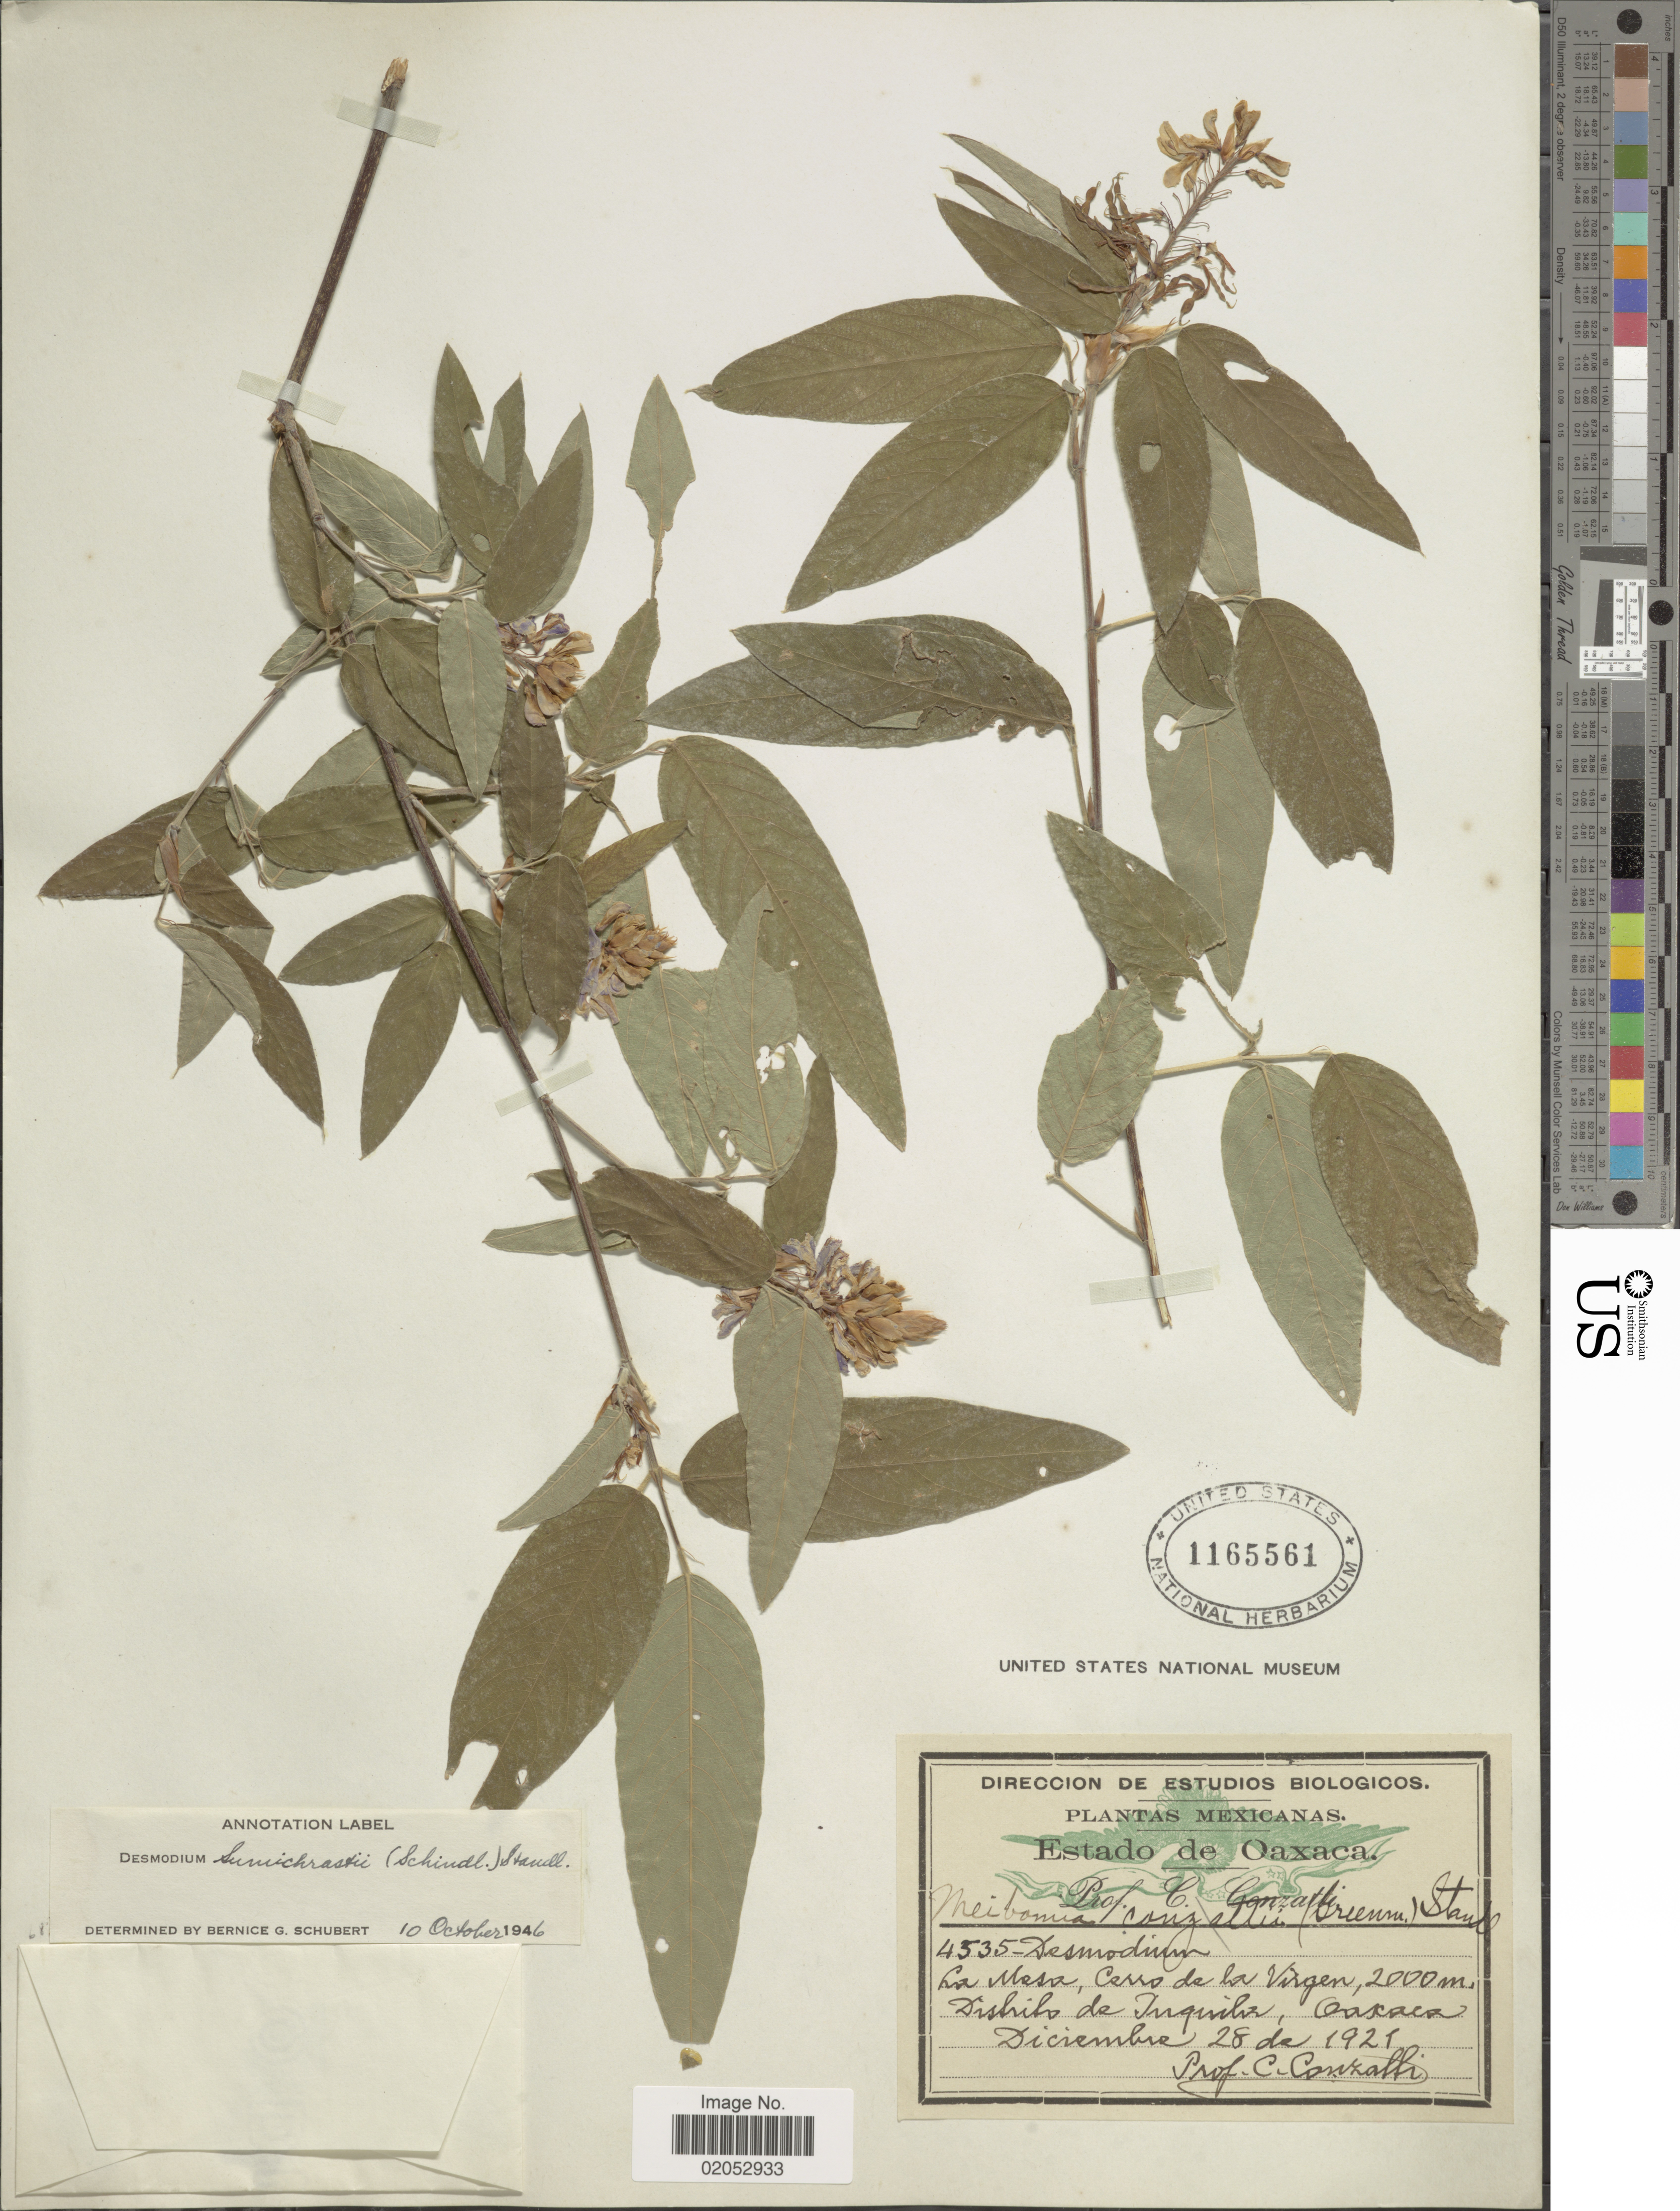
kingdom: Plantae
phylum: Tracheophyta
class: Magnoliopsida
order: Fabales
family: Fabaceae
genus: Desmodium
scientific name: Desmodium sumichrastii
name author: (Schindl.) Schindl.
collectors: C. Conzatti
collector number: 4535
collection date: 1921-12-28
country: Mexico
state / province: Oaxaca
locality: La Mesa, Cerro de la Virgen, Distrito de Inquila, Oaxaca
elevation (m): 2000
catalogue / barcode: US 1165561